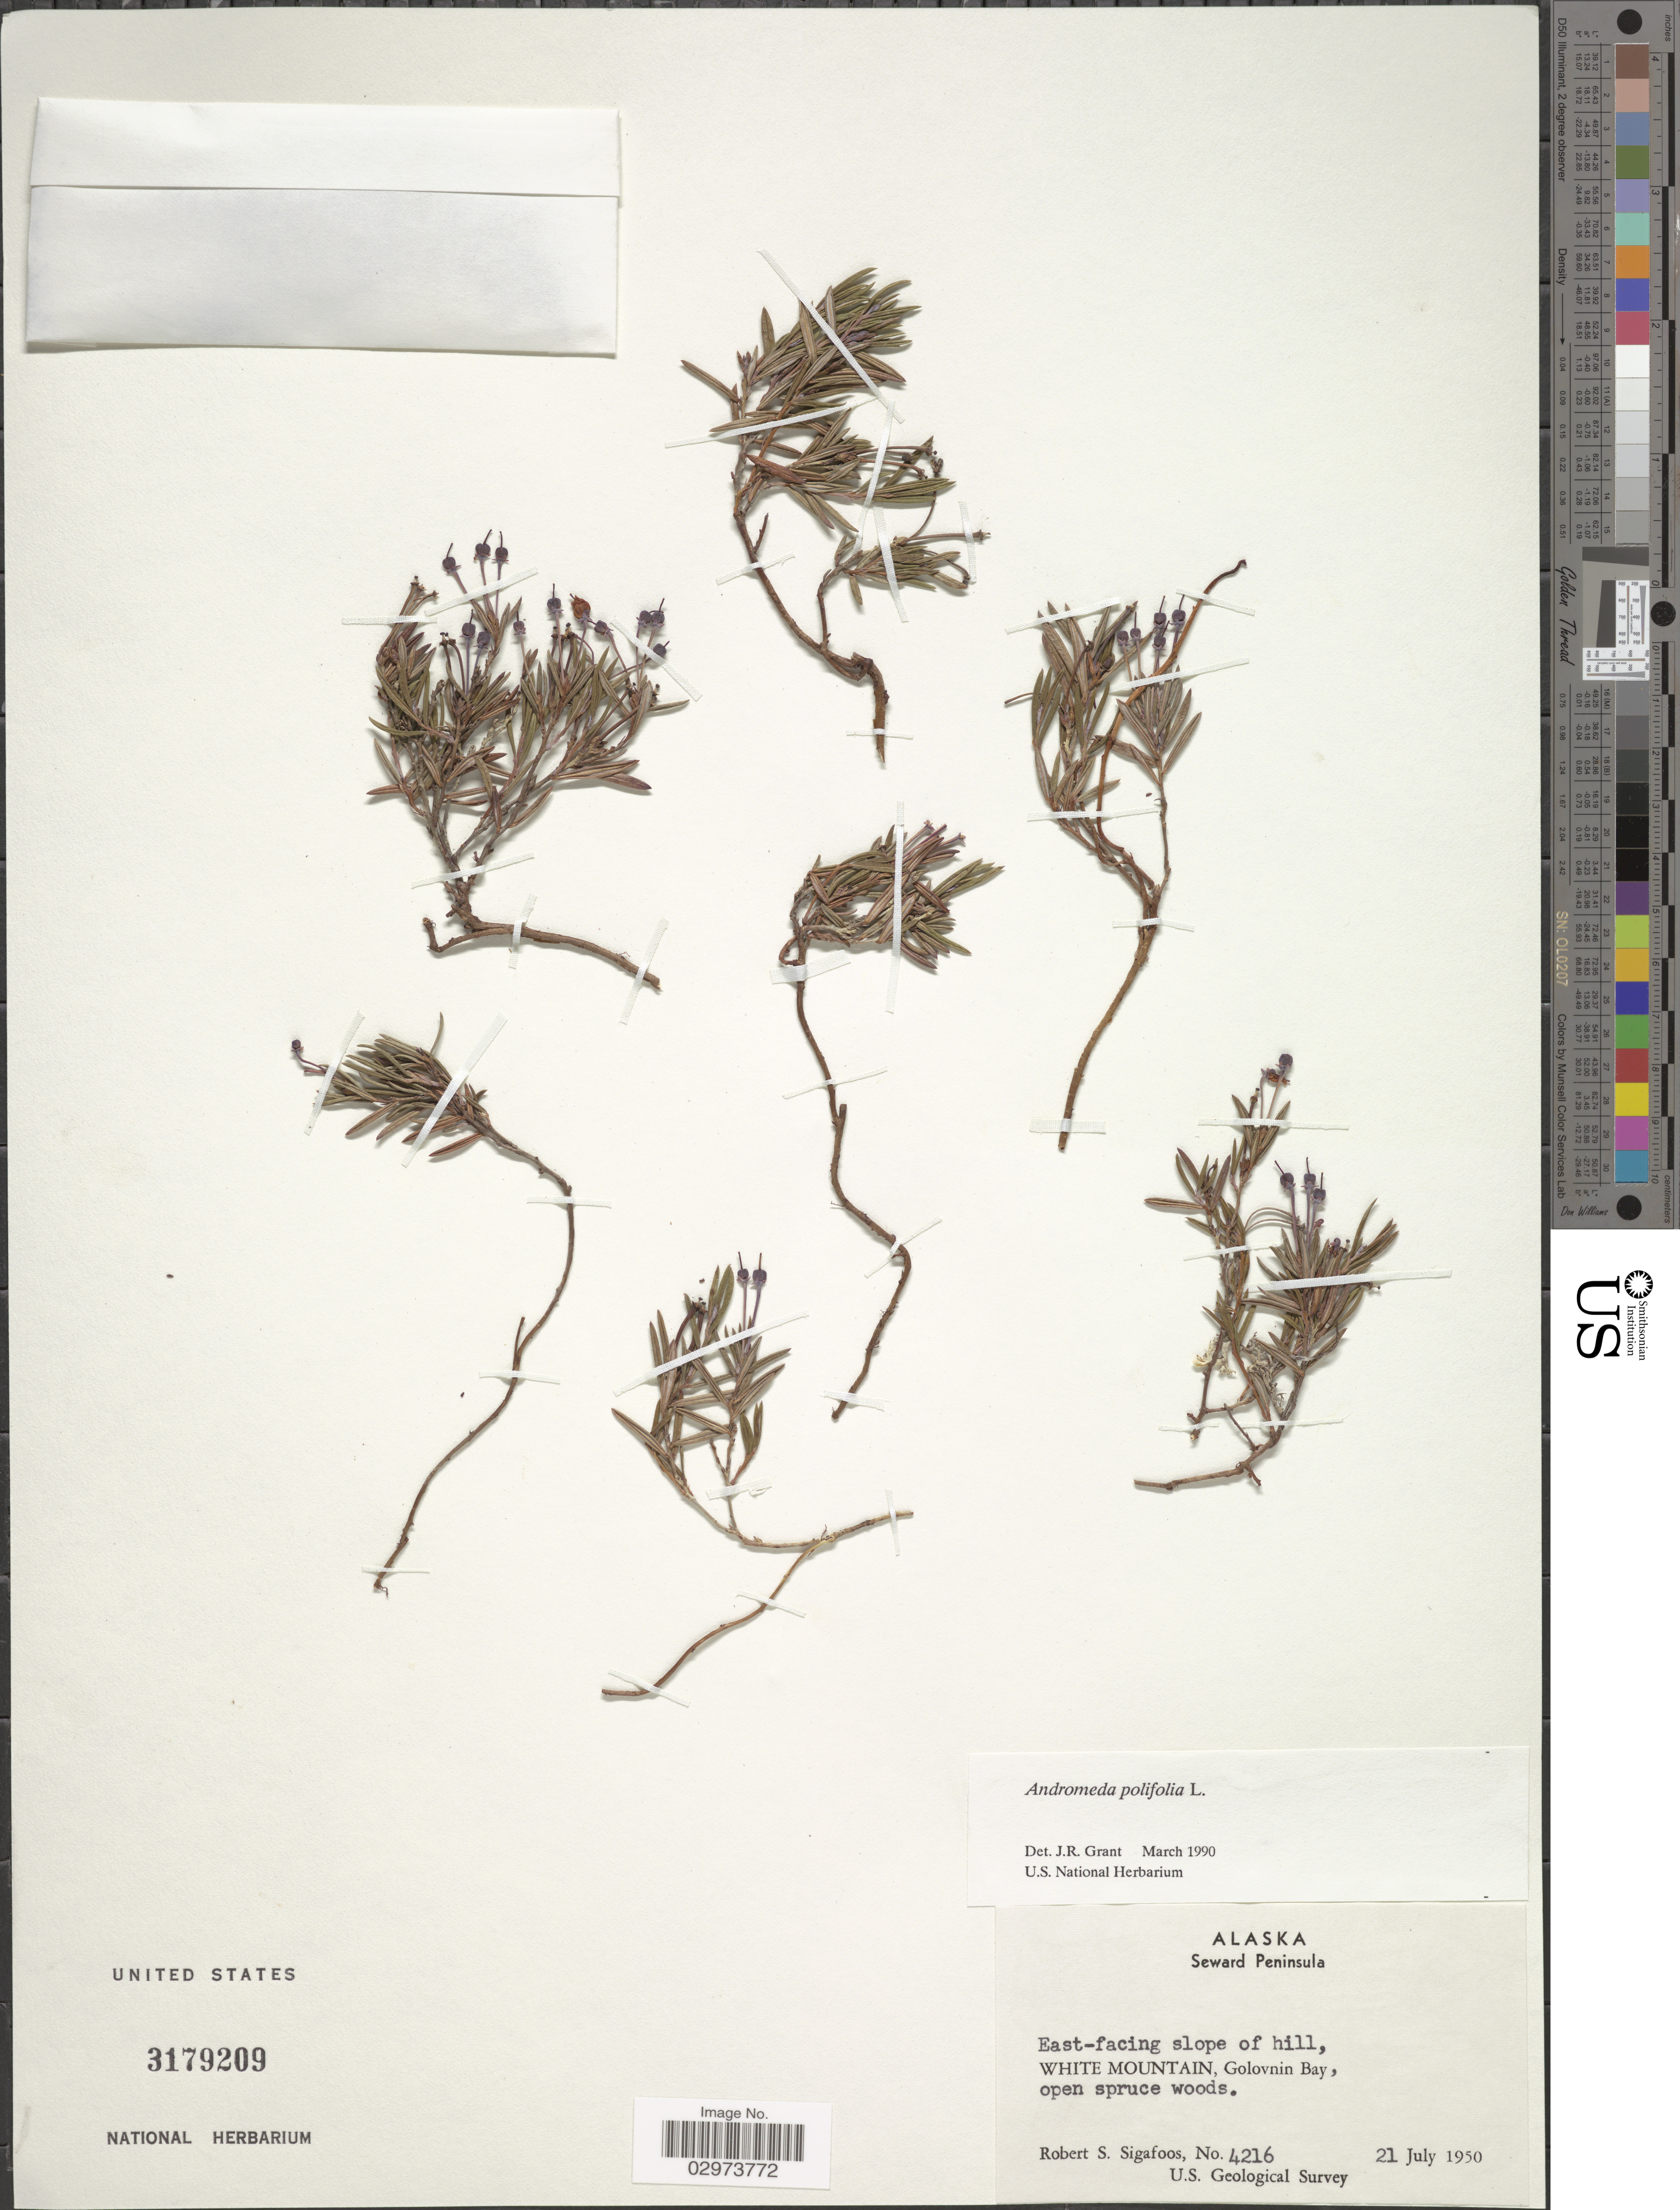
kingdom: Plantae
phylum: Tracheophyta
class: Magnoliopsida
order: Ericales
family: Ericaceae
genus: Andromeda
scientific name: Andromeda polifolia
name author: L.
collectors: R. Sigafoos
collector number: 4216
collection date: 1950-07-21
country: United States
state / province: Alaska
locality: Seward Peninsula. East-facing slope of hill, White Mountain, Golovnin Bay.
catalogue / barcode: US 3179209